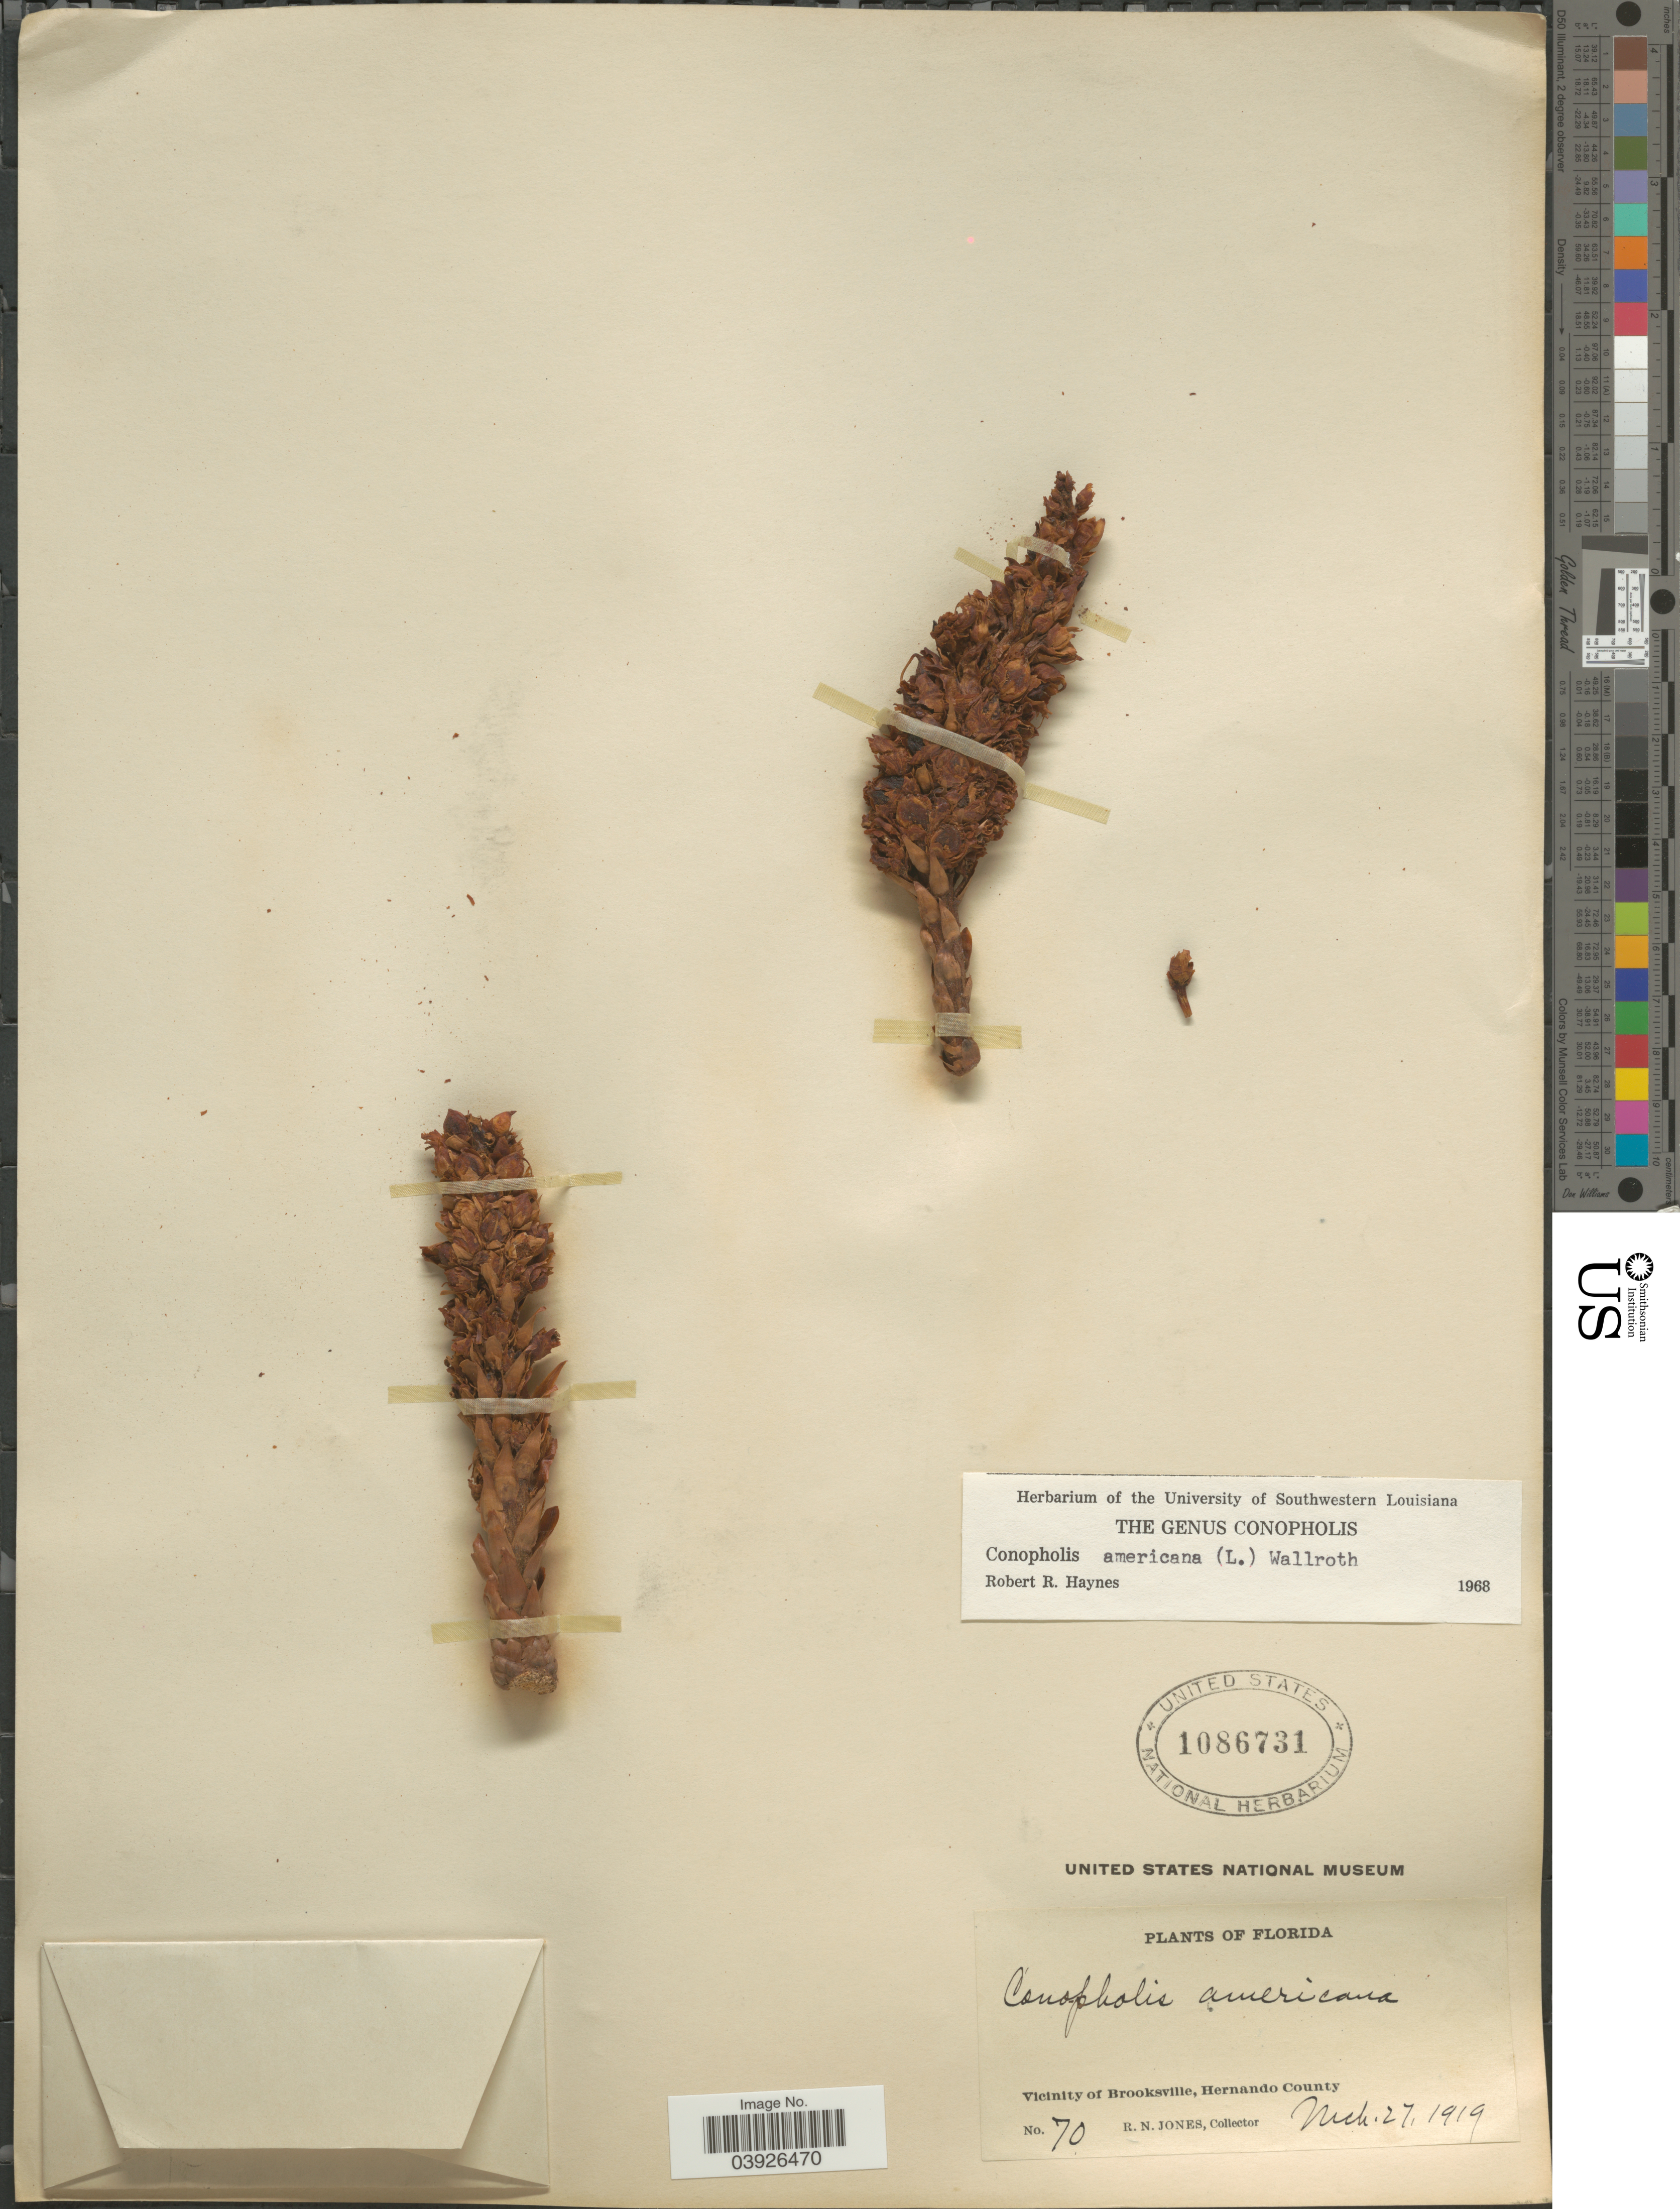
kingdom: Plantae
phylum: Tracheophyta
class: Magnoliopsida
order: Lamiales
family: Orobanchaceae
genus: Conopholis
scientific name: Conopholis americana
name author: (L. f.) Wallr.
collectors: R. N. Jones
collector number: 70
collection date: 1919-03-27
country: United States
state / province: Florida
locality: Vicinity of Brooksville, Hernando County.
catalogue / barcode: US 1086731